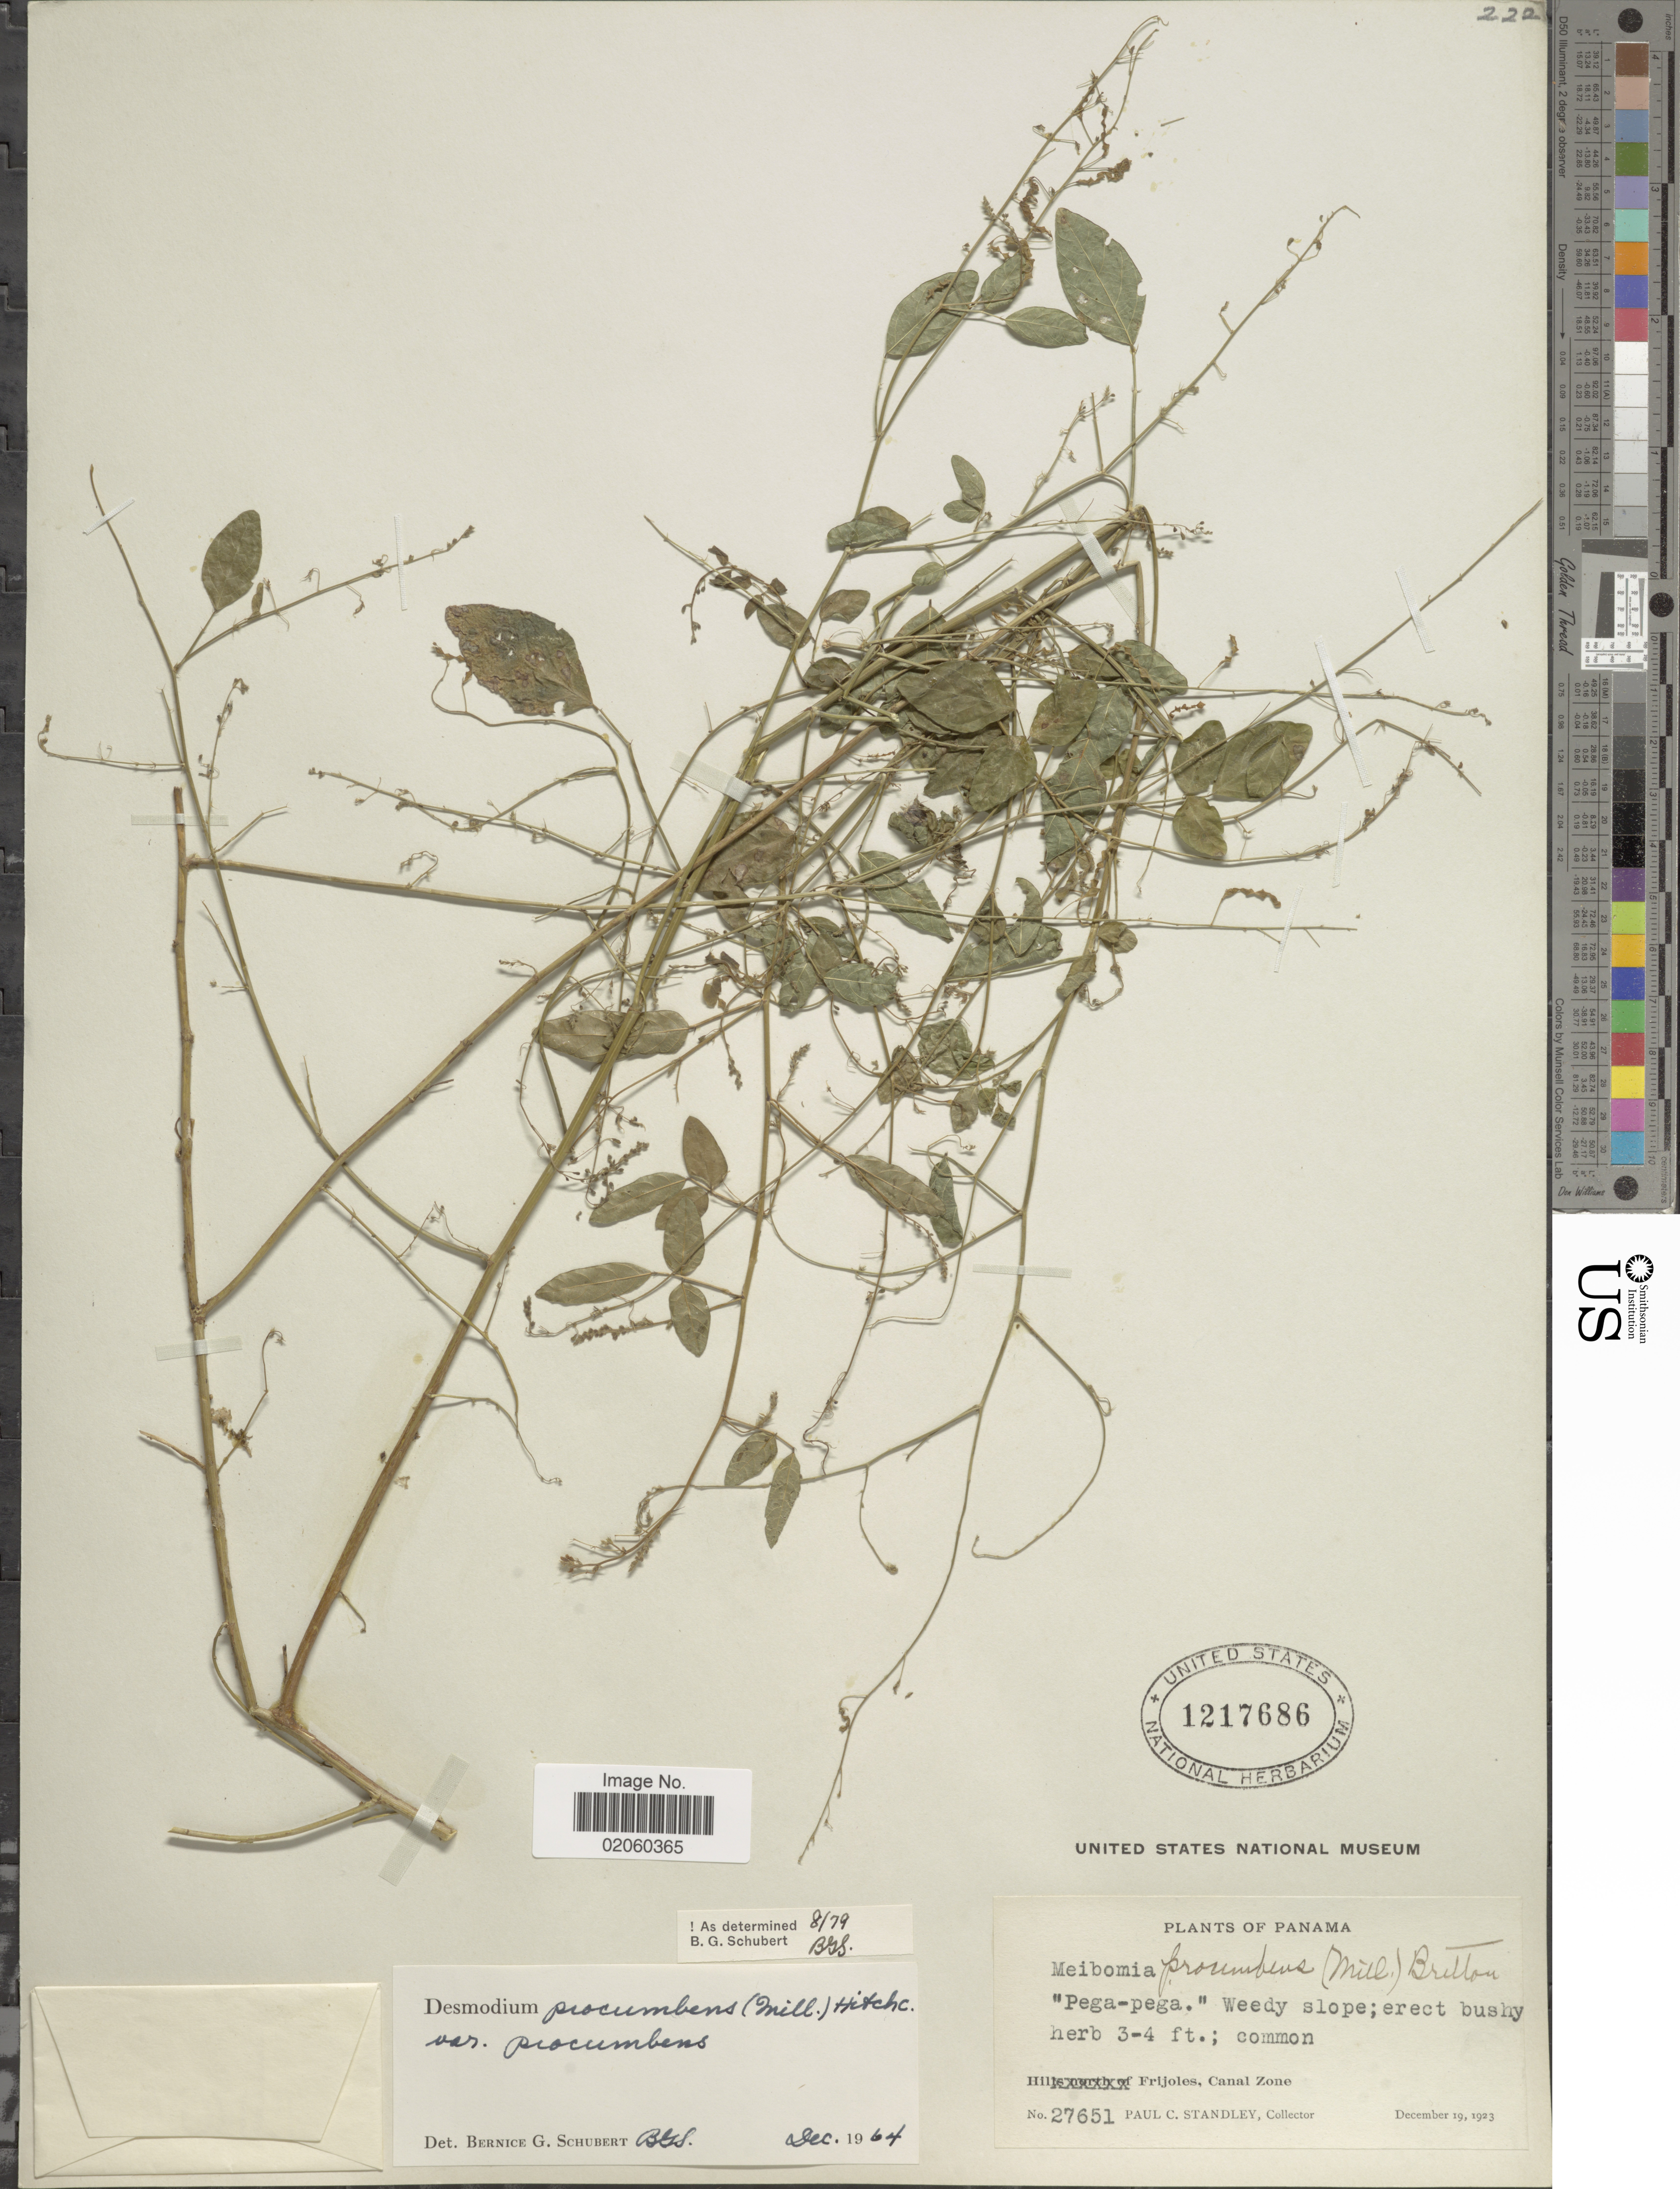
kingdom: Plantae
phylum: Tracheophyta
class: Magnoliopsida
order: Fabales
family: Fabaceae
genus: Desmodium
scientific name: Desmodium procumbens var. procumbens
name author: (Mill.) Hitchc.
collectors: P. C. Standley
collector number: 27651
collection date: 1923-12-19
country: Panama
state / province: Colón / Panamá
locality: Frijoles, Canal Zone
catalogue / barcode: US 1217686